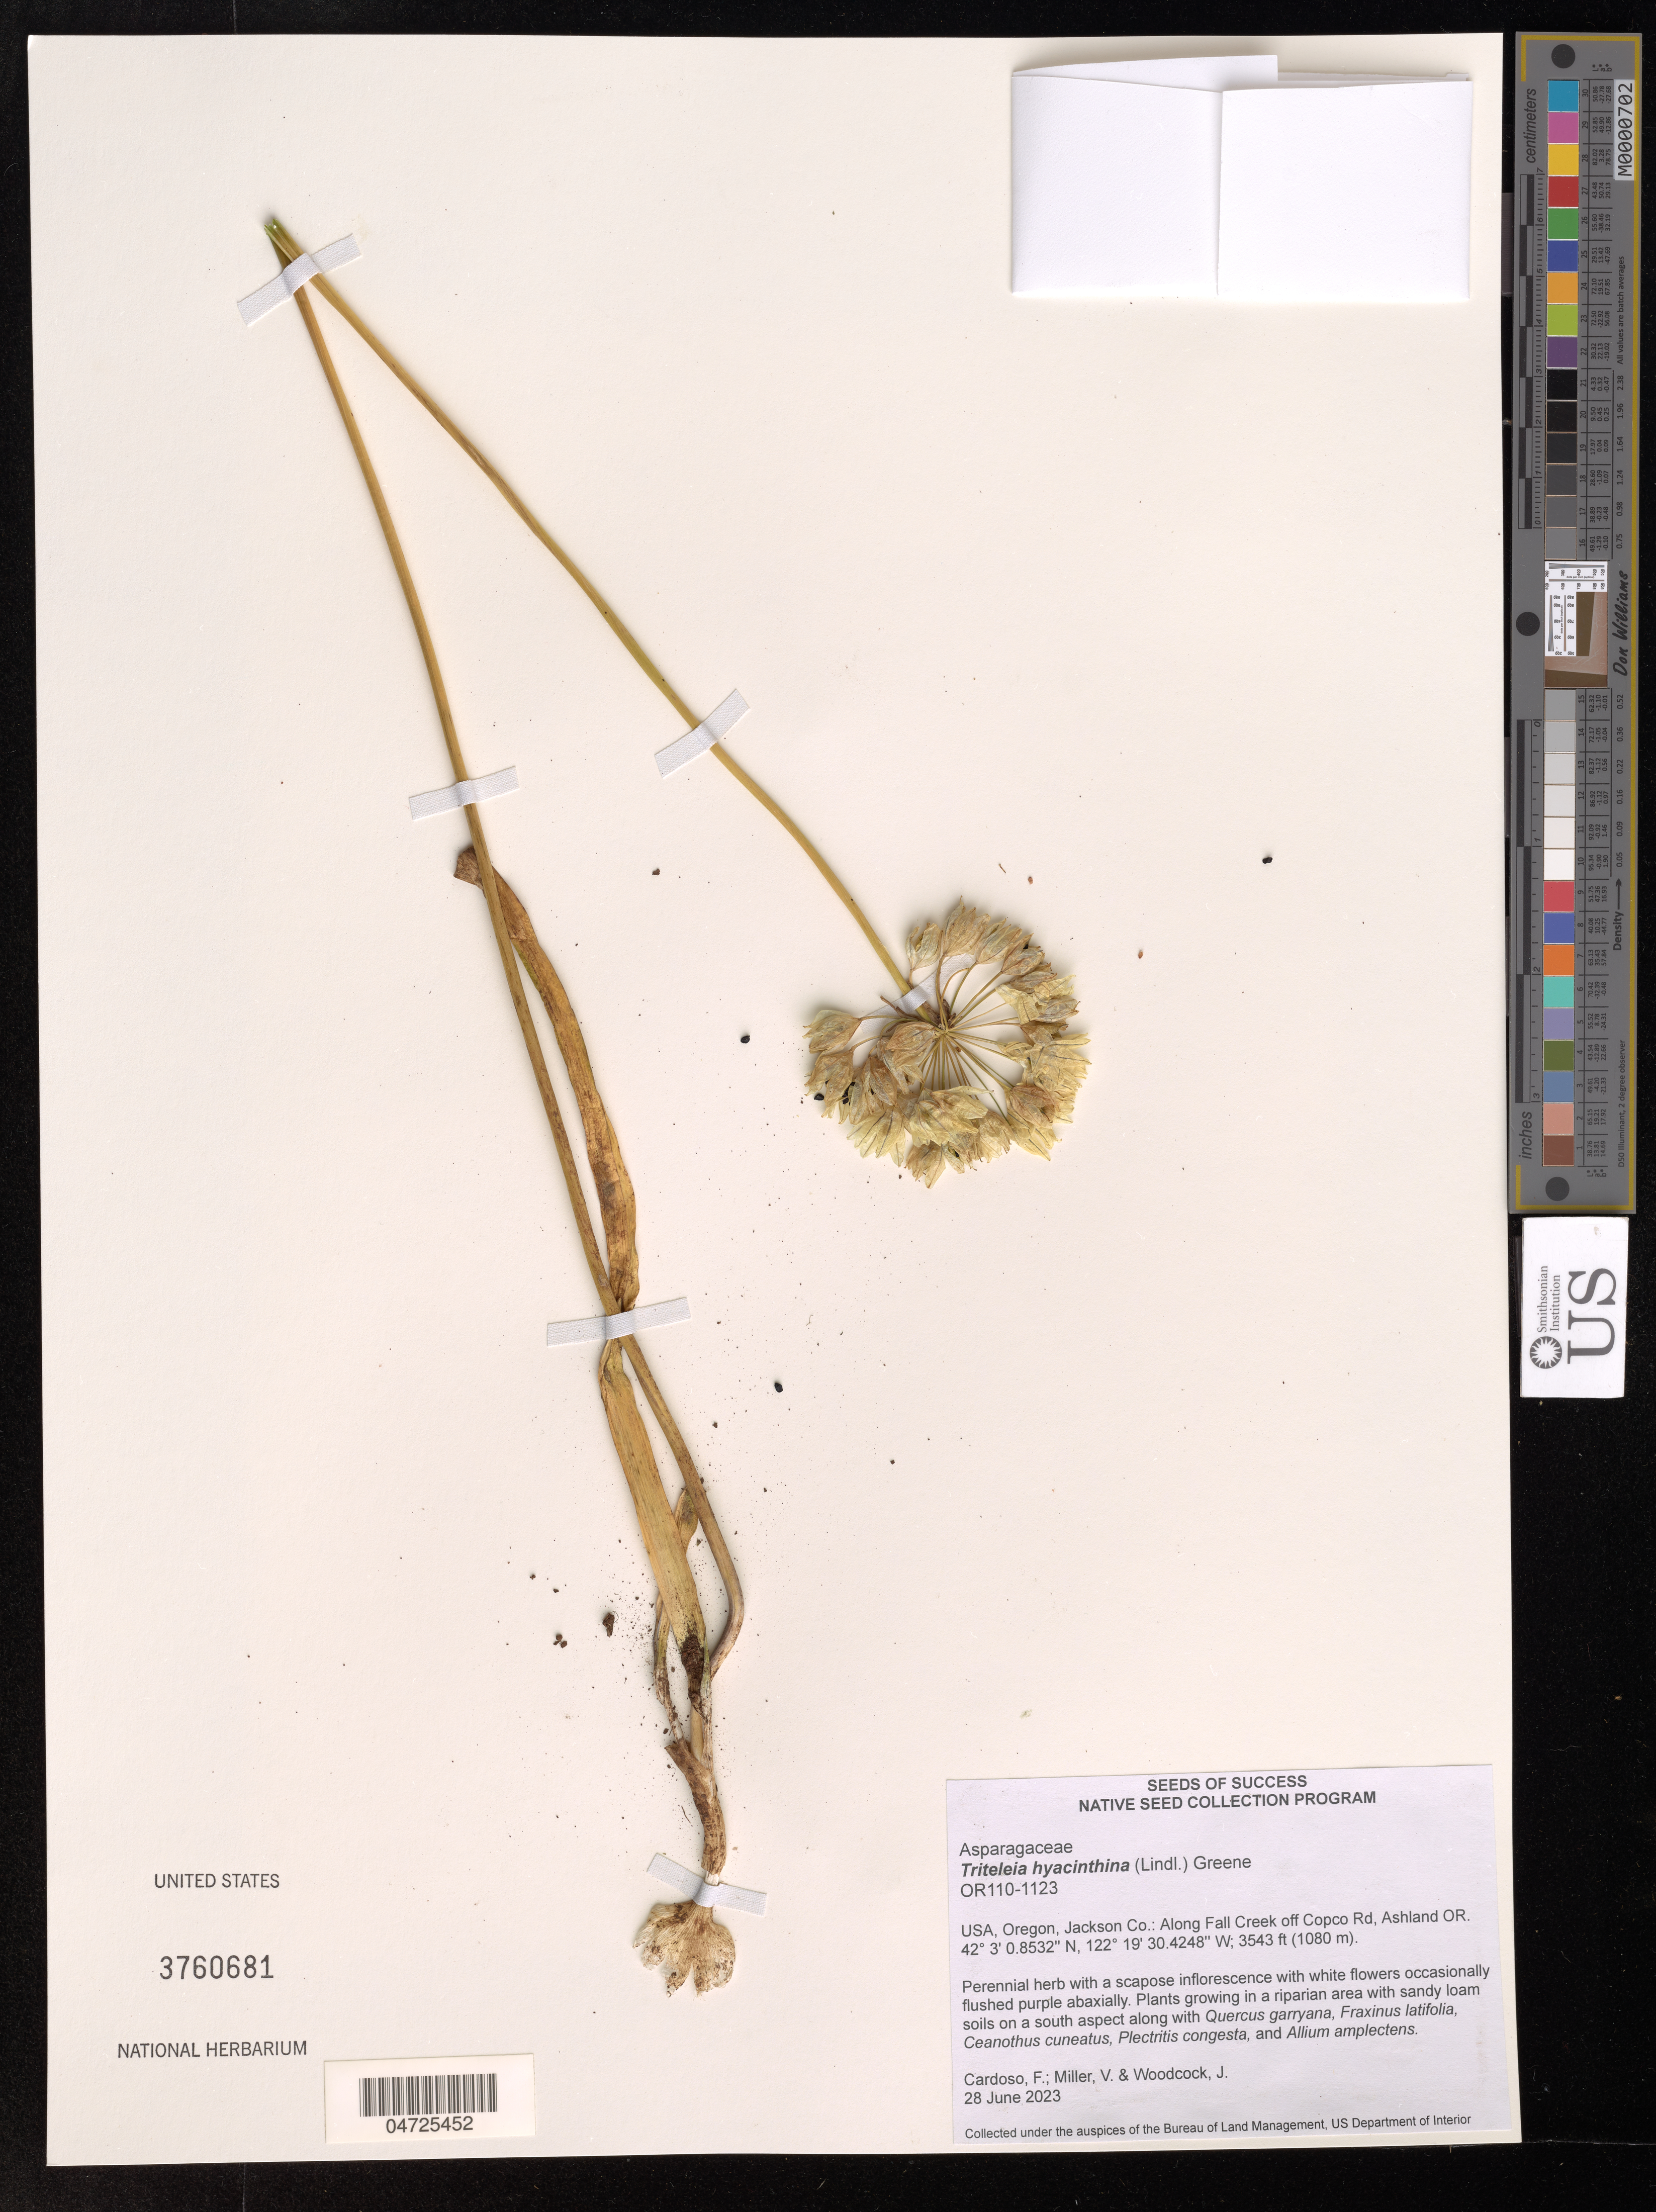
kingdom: Plantae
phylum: Tracheophyta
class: Liliopsida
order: Asparagales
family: Asparagaceae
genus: Triteleia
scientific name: Triteleia hyacinthina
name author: (Lindl.) Greene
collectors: F. Cardoso & V. Miller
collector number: OR110-1123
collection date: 2023-06-28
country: United States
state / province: Oregon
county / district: Jackson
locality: Jackson Co.: Along Fall Creek off Copco Rd, Ashland OR. Plants growing in a riparian area with sandy loam soils on a south aspect.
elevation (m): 1080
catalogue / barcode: US 3760681